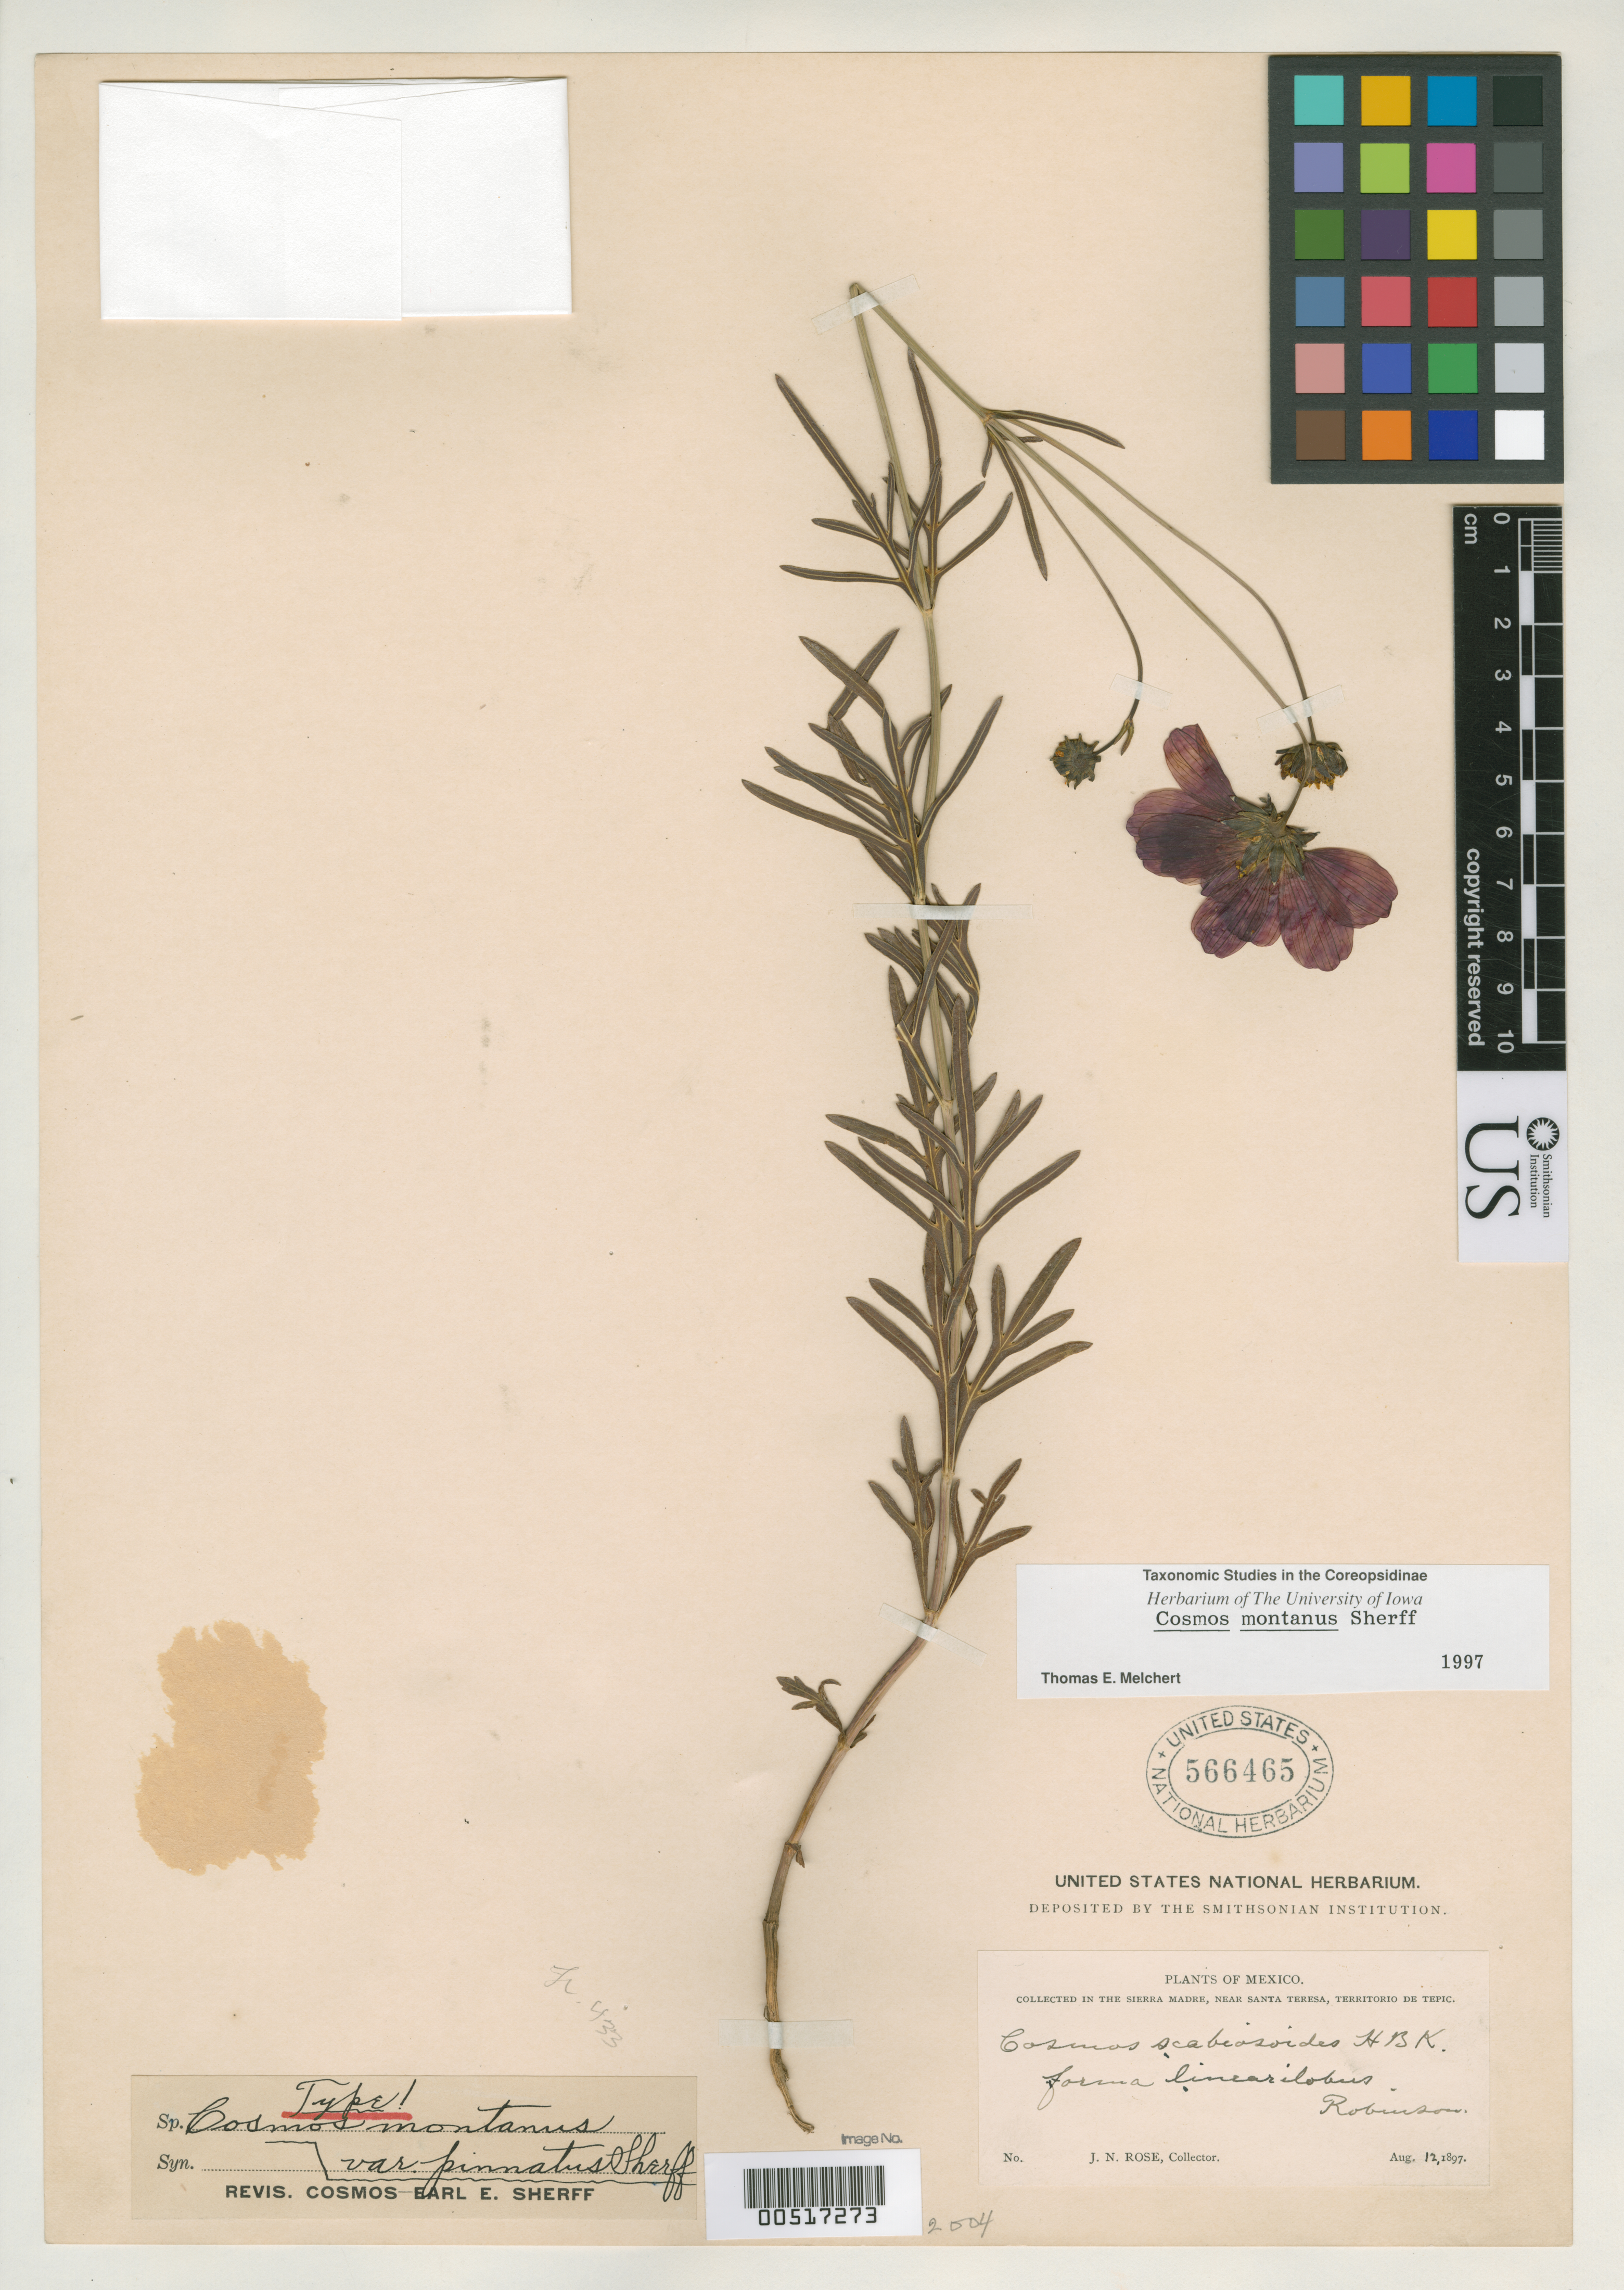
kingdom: Plantae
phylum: Tracheophyta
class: Magnoliopsida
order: Asterales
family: Asteraceae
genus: Cosmos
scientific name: Cosmos montanus var. pinnatus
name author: Sherff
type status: Holotype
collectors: J. N. Rose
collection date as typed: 12 Aug 1897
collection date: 1897-08-12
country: Mexico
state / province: Nayarit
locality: Tepic, Sierra Madre, near Santa Teresa.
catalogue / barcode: US 566465